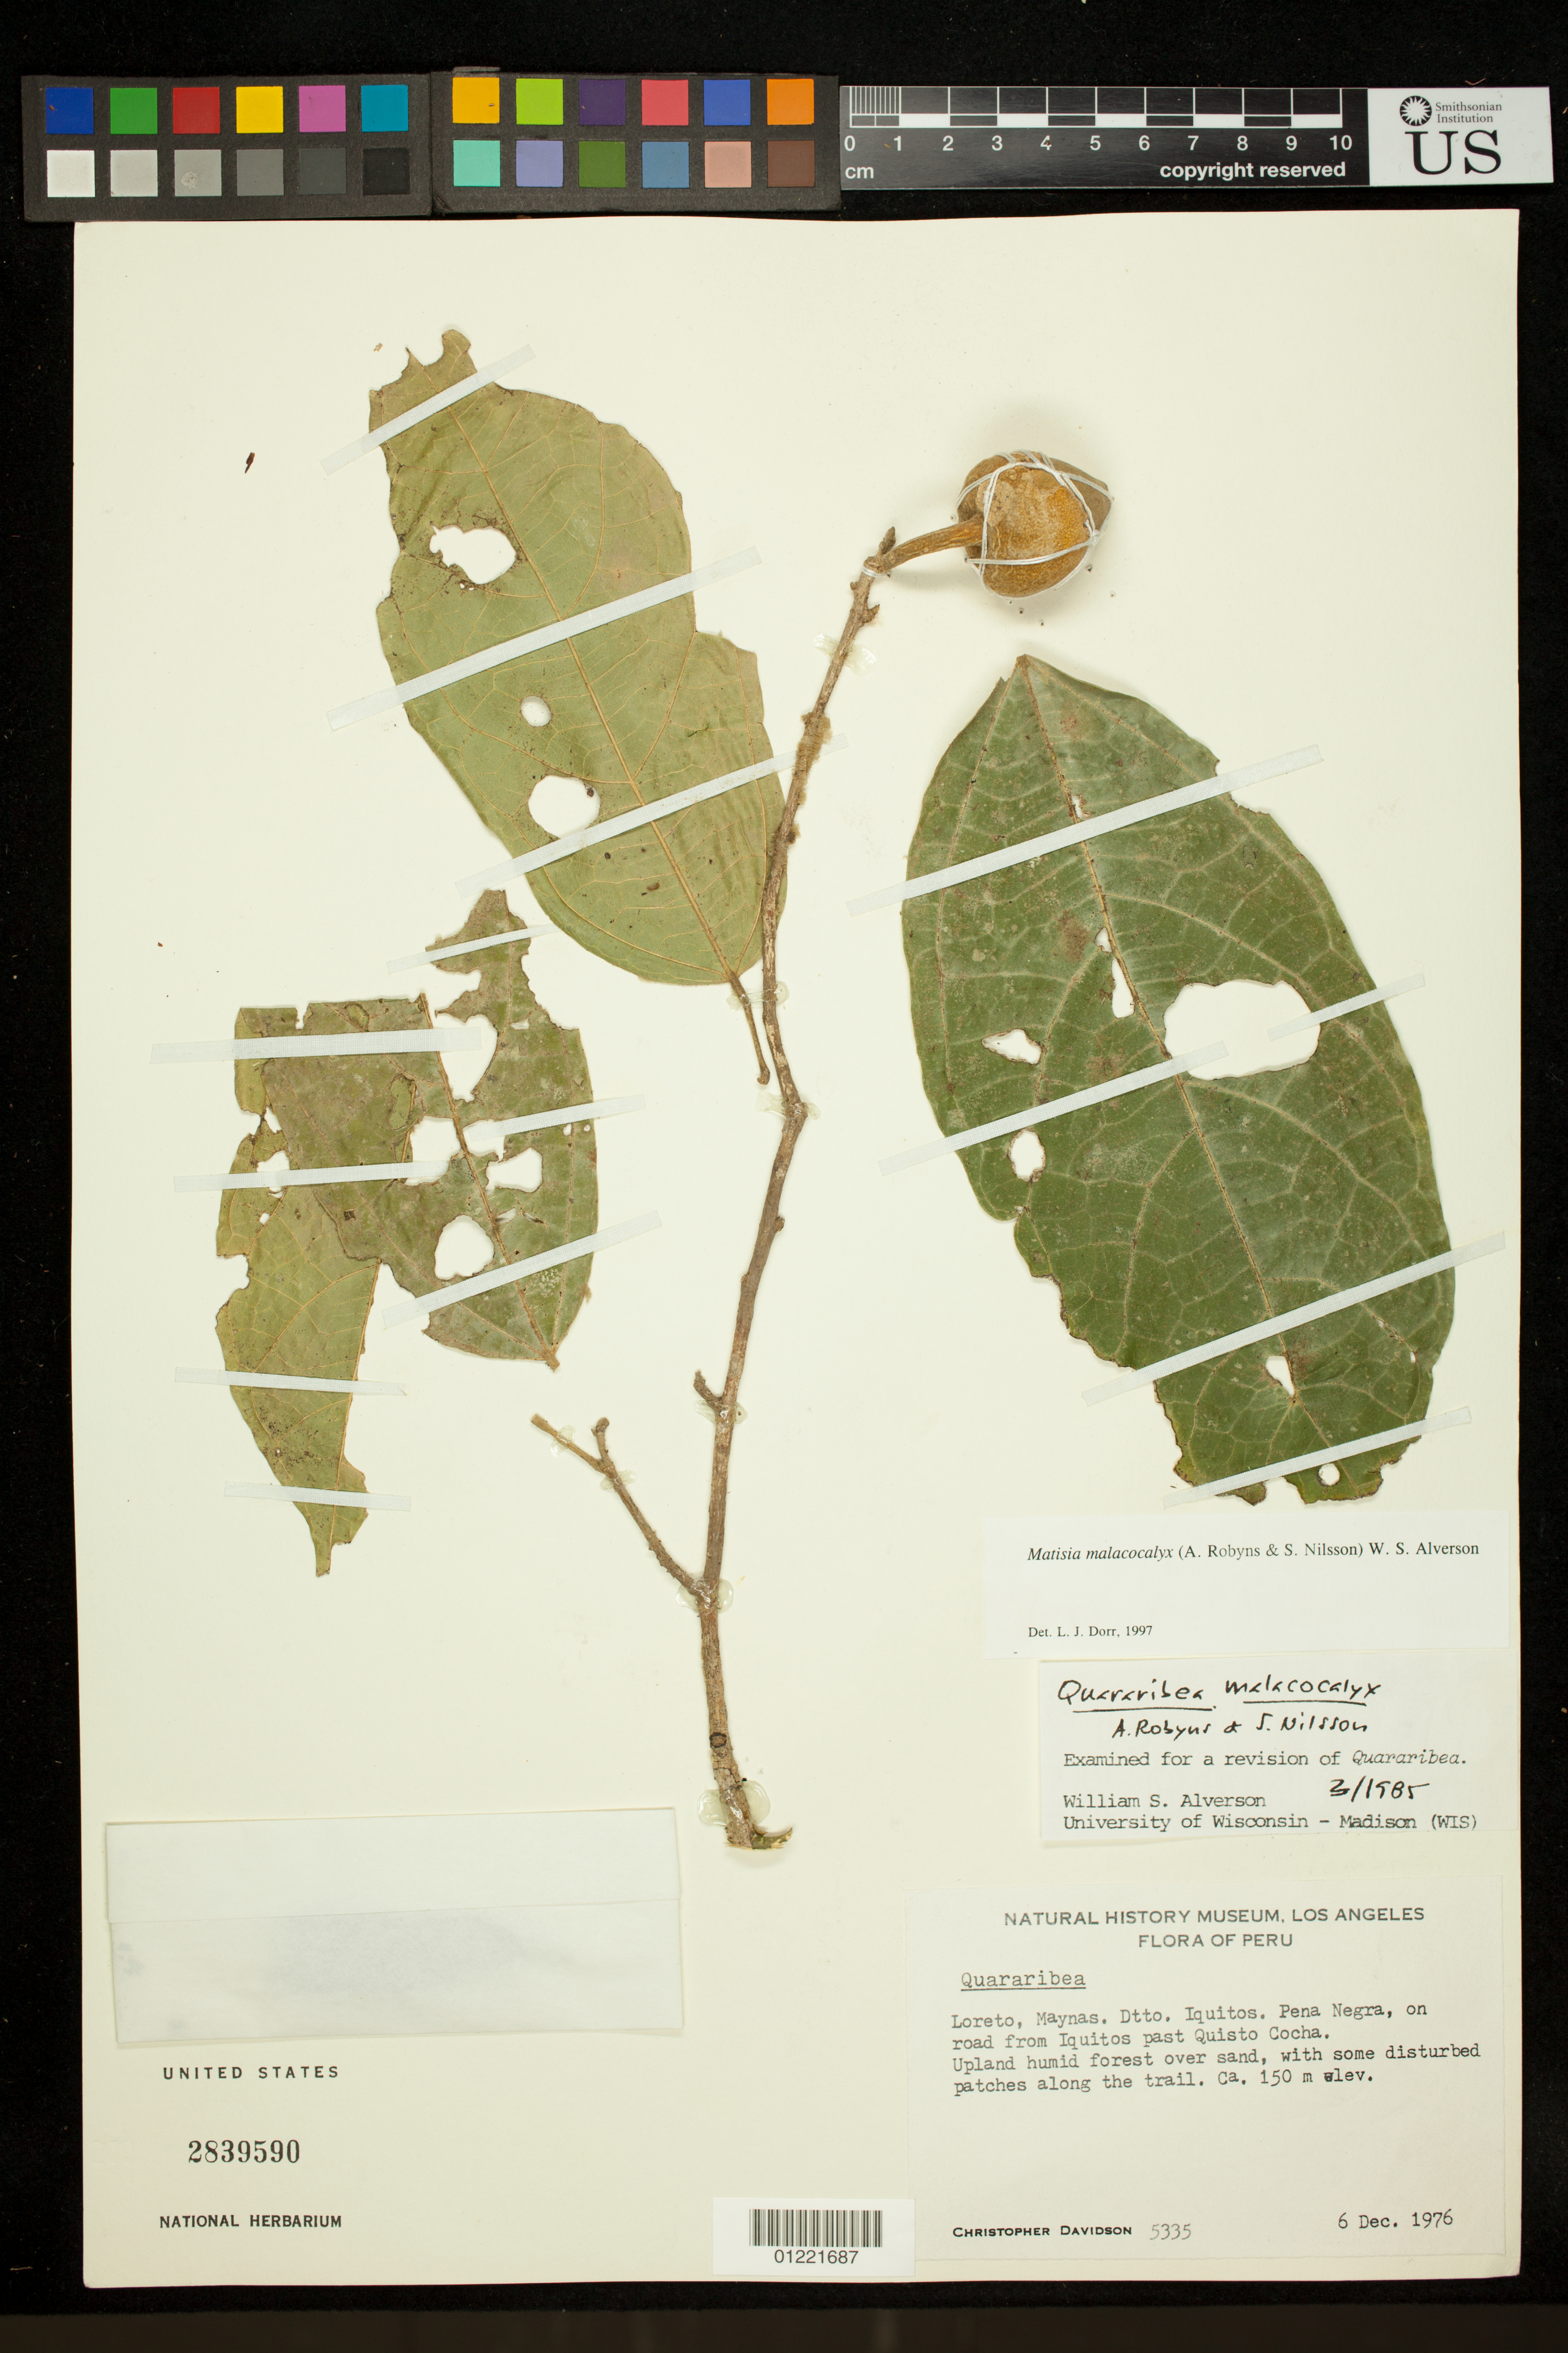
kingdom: Plantae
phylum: Tracheophyta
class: Magnoliopsida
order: Malvales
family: Malvaceae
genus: Matisia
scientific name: Matisia malacocalyx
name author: (A. Robyns & S. Nilsson) W.S. Alverson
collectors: C. Davidson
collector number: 5335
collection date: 1976-12-06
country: Peru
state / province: Loreto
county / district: Maynas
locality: Maynas. Dtto. Iquitos. Pena Negra, on road from Iquitos past Quisto Cocha. Upland humid forest over sand, with some disturbed patches along the trail.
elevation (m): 150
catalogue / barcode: US 2839590